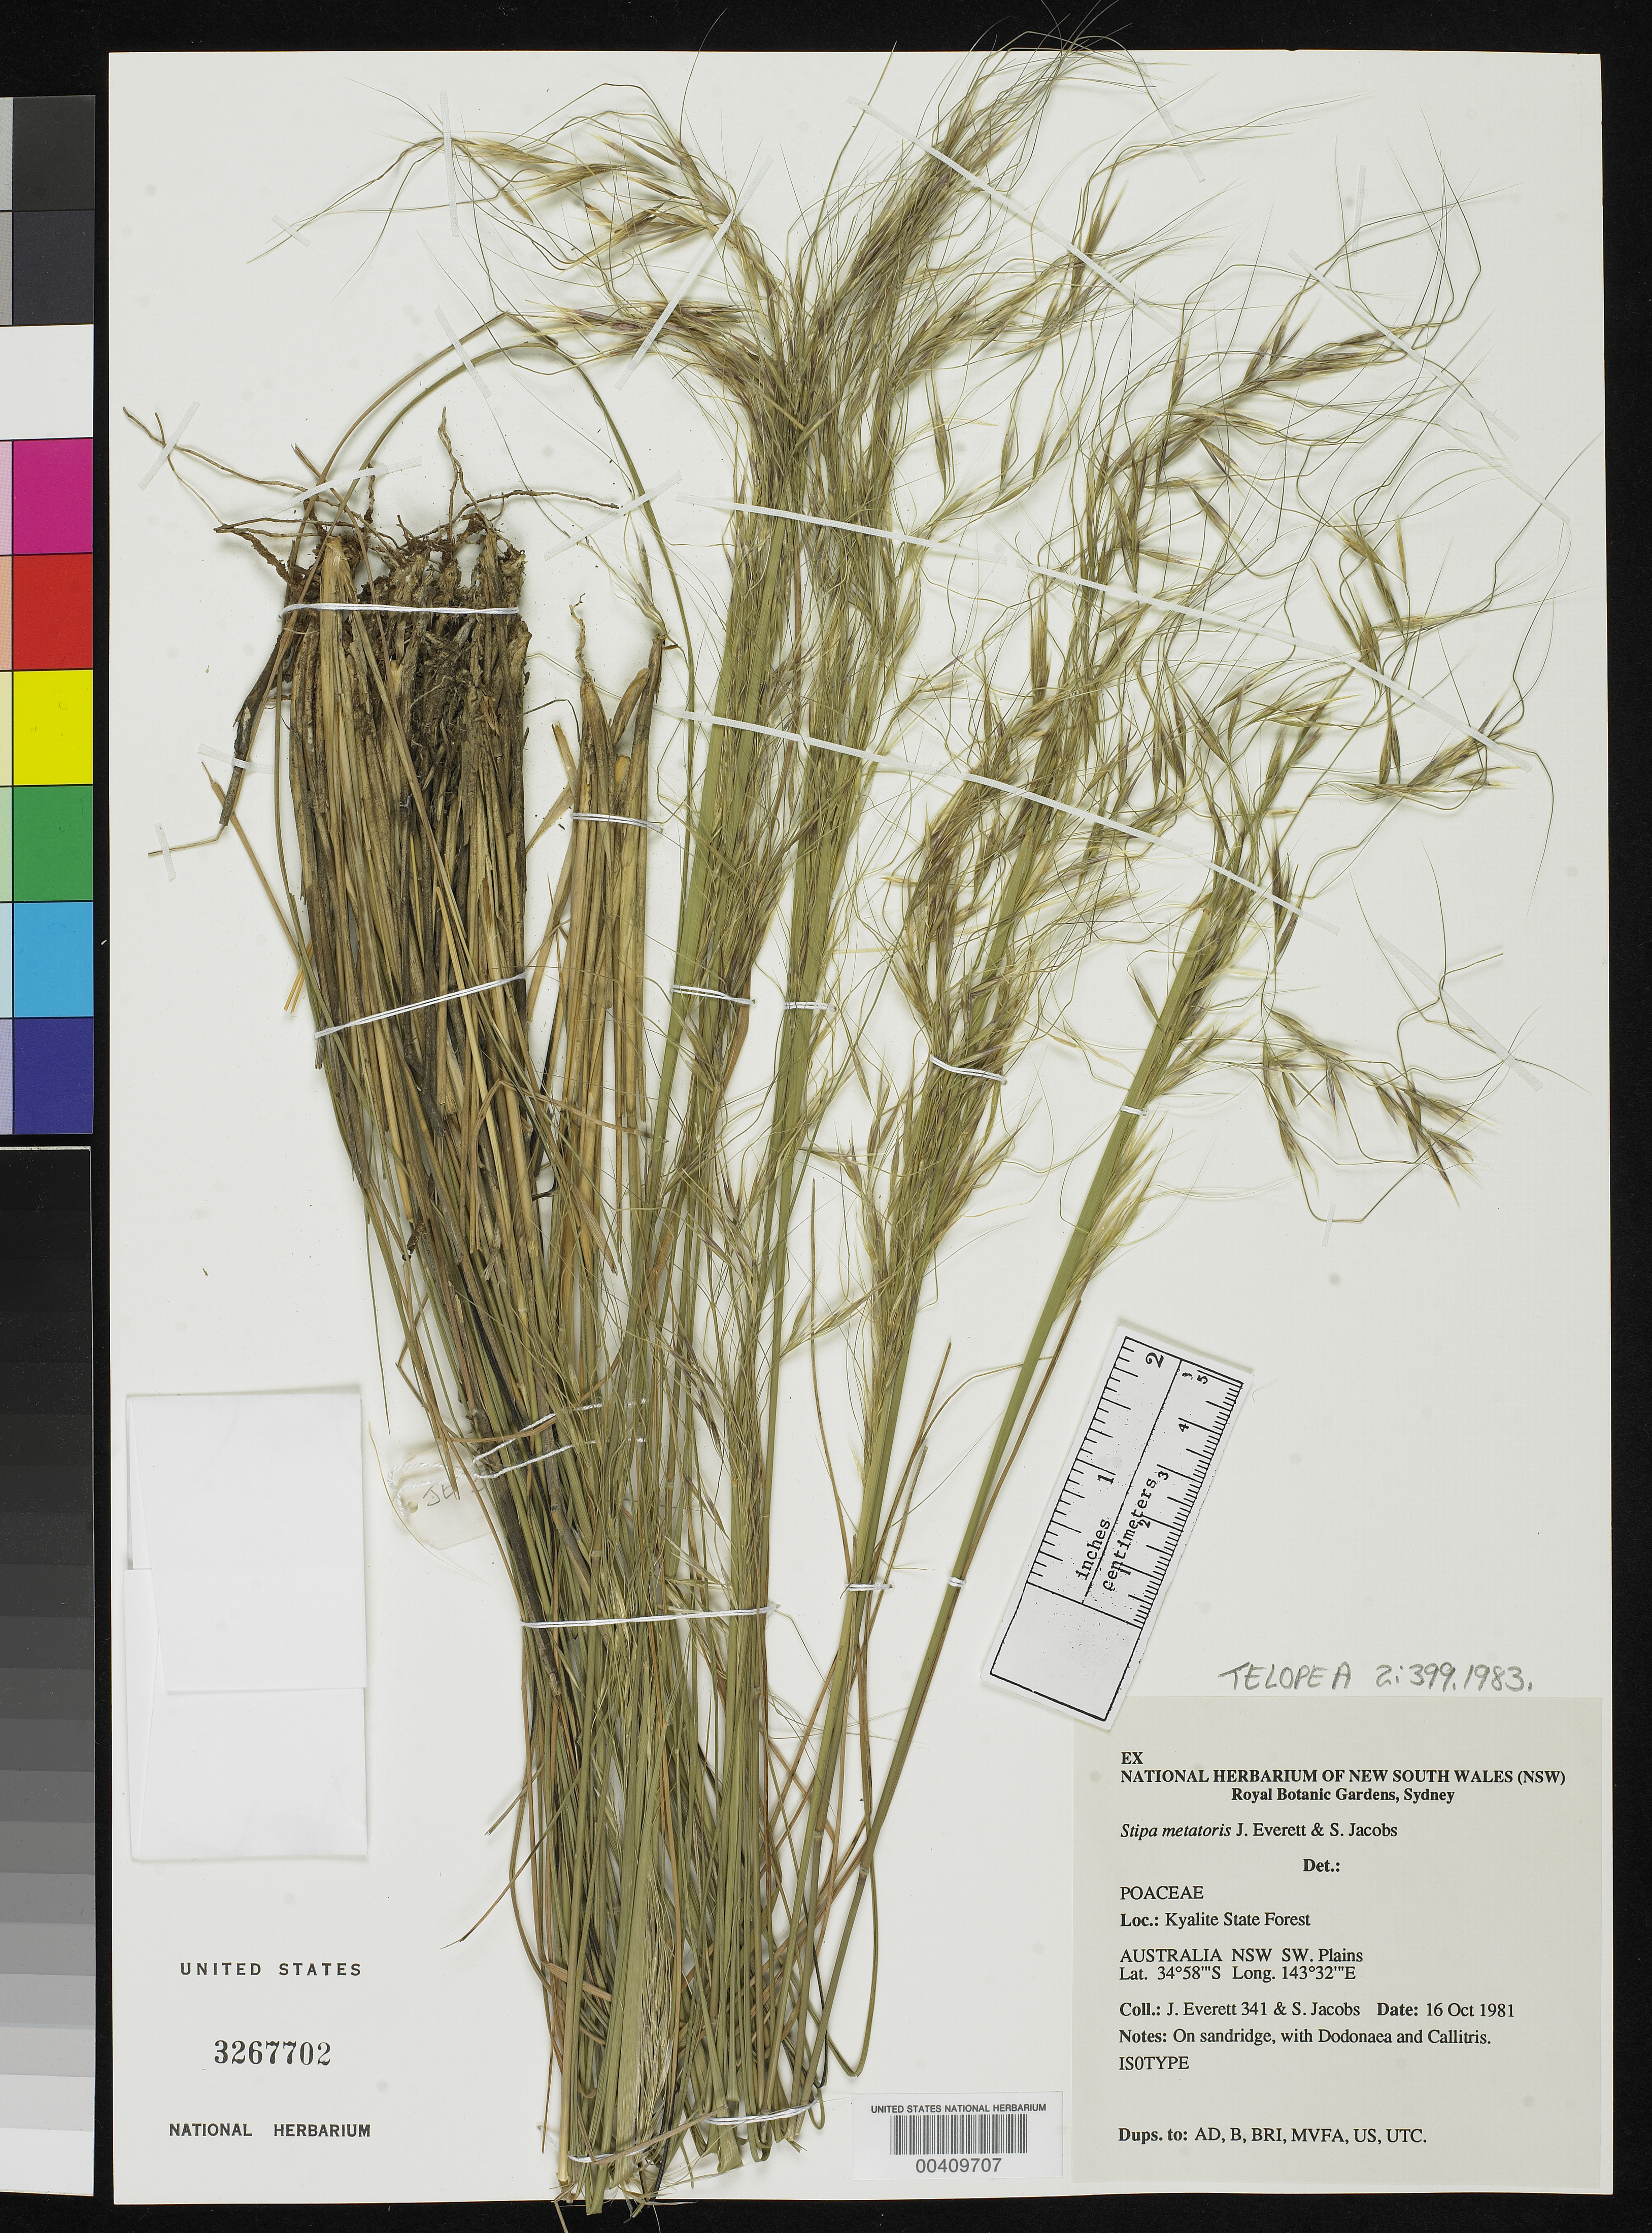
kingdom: Plantae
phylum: Tracheophyta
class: Liliopsida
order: Poales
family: Poaceae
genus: Stipa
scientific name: Stipa metatoris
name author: Everett & S.W.L. Jacobs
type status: Isotype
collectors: J. Everett & S. W. L. Jacobs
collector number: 341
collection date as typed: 16 Oct 1981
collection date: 1981-10-16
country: Australia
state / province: New South Wales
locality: Kyalite state forest, SW Plains.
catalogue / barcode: US 3267702